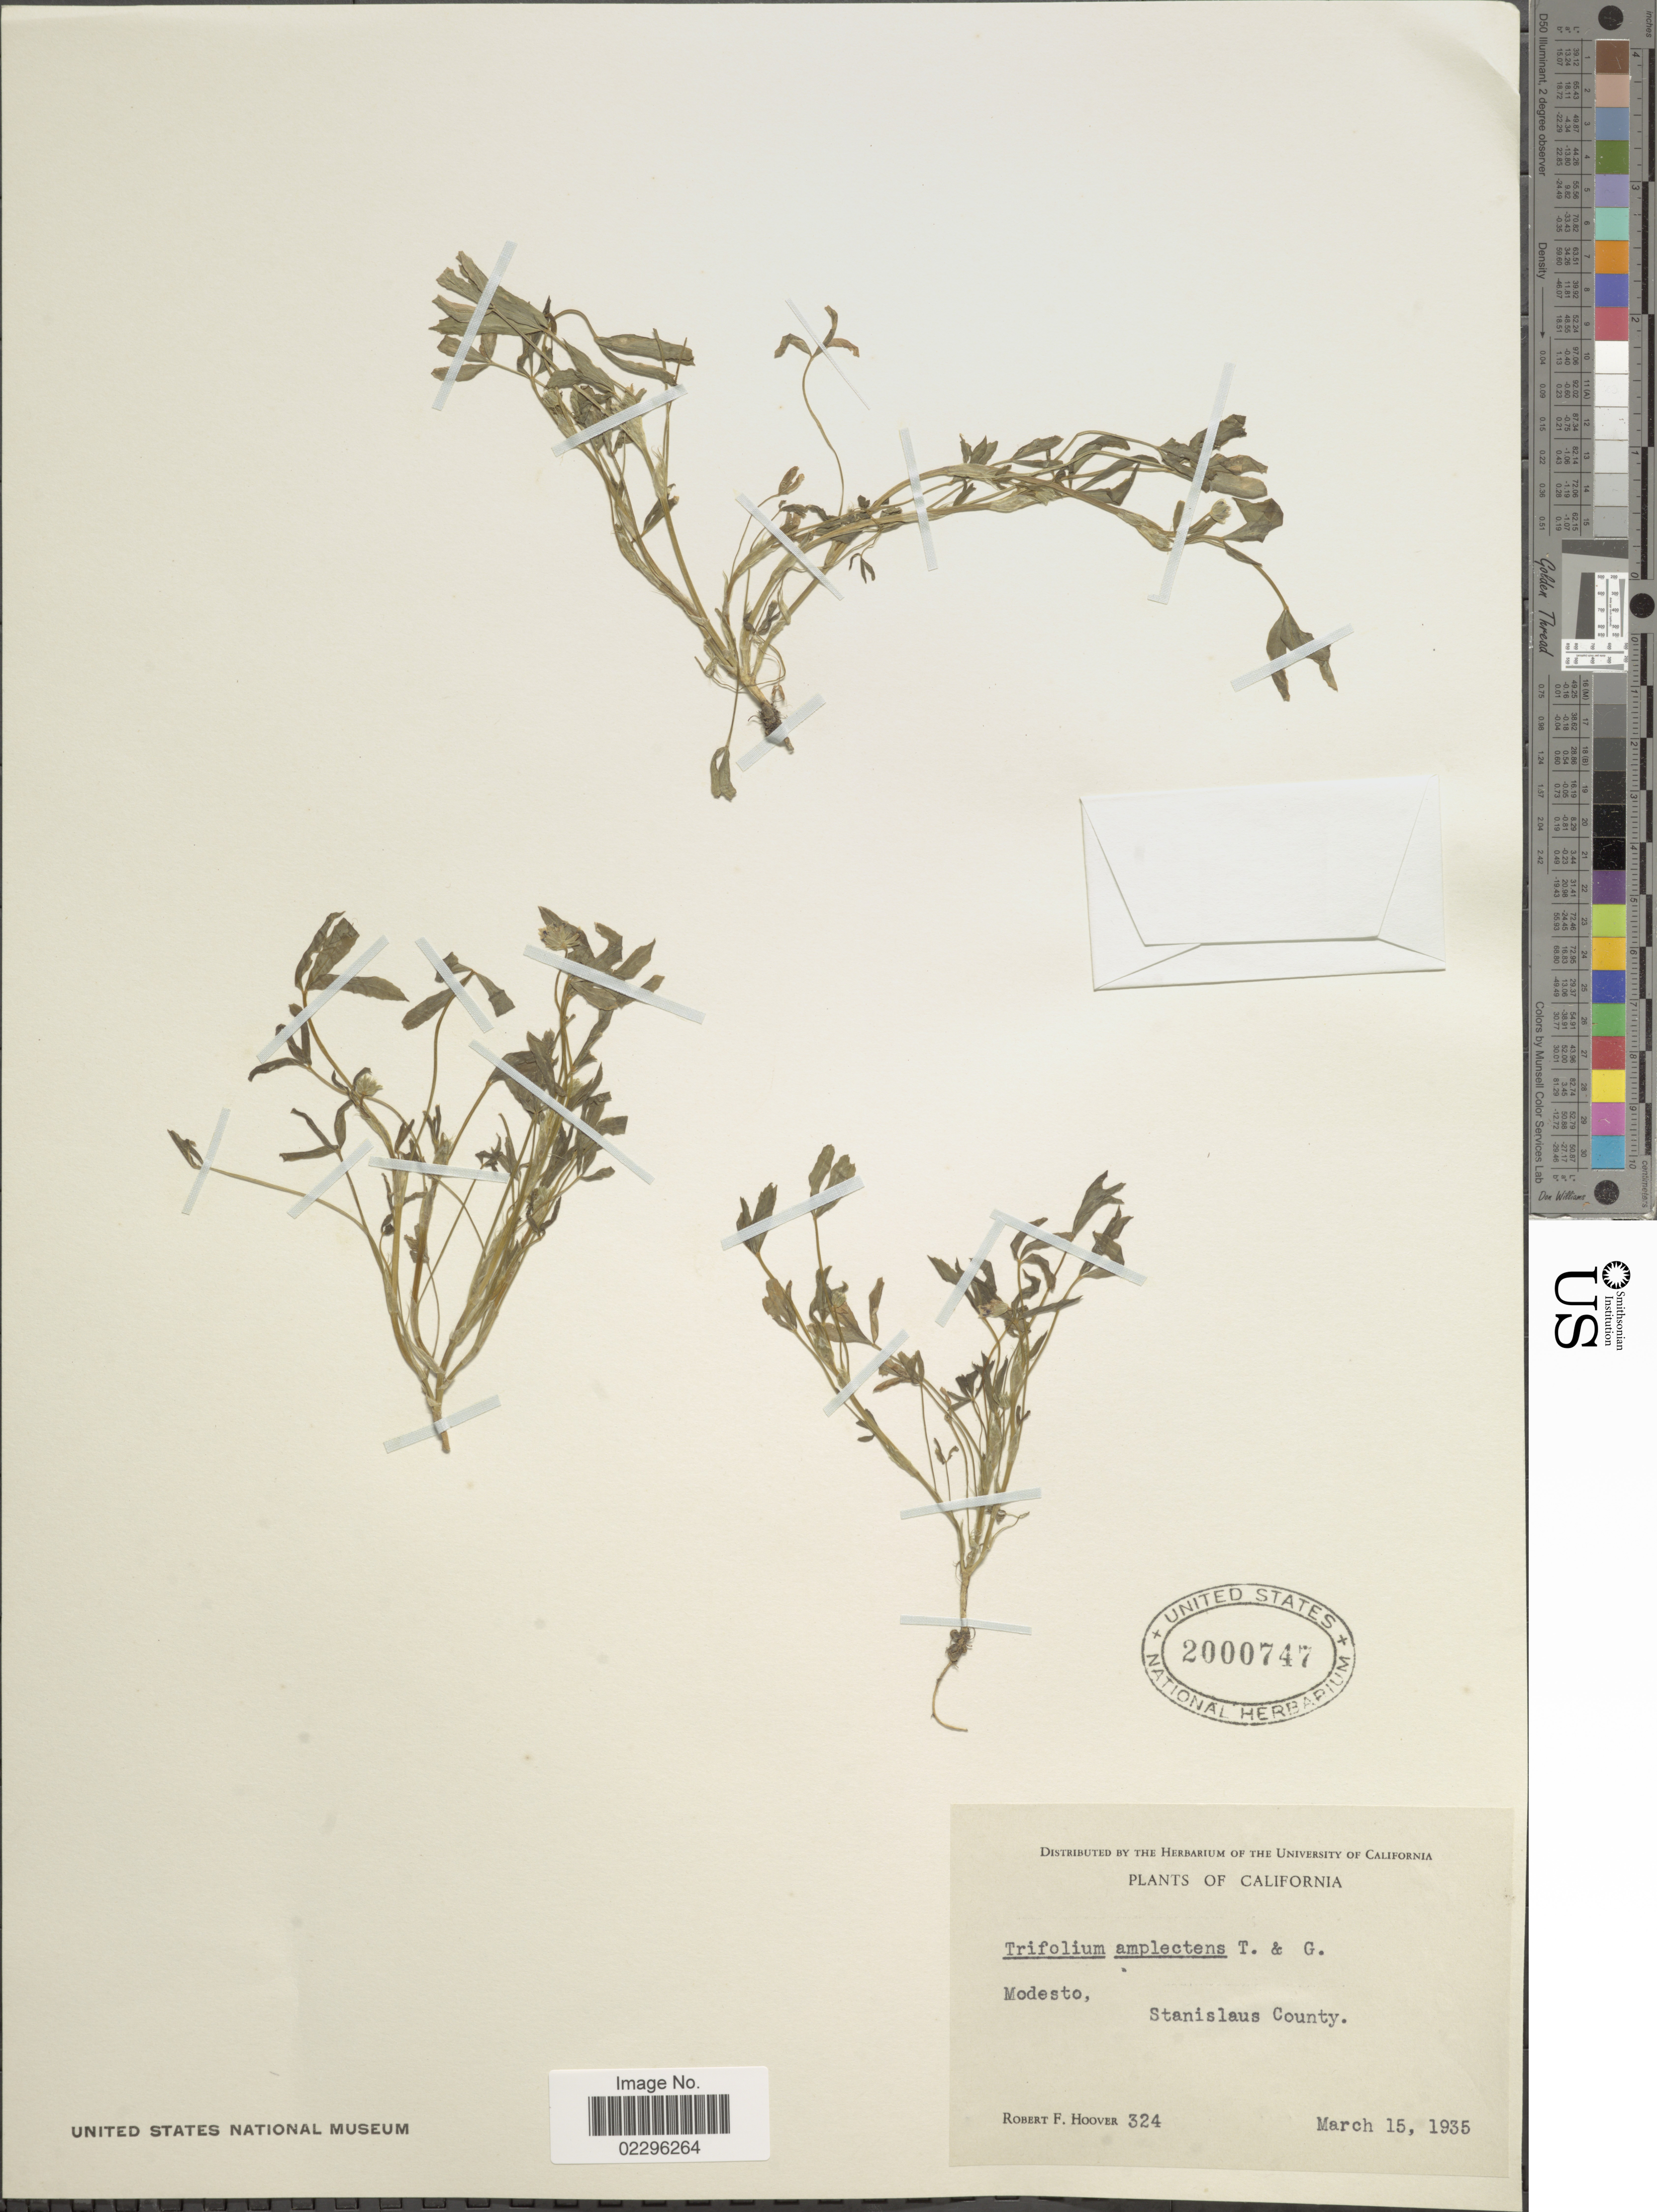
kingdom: Plantae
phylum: Tracheophyta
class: Magnoliopsida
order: Fabales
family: Fabaceae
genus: Trifolium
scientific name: Trifolium depauperatum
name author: Desv.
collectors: R. F. Hoover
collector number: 324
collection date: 1935-03-15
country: United States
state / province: California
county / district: Stanislaus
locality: Modesto, Stanislaus County.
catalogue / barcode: US 2000747